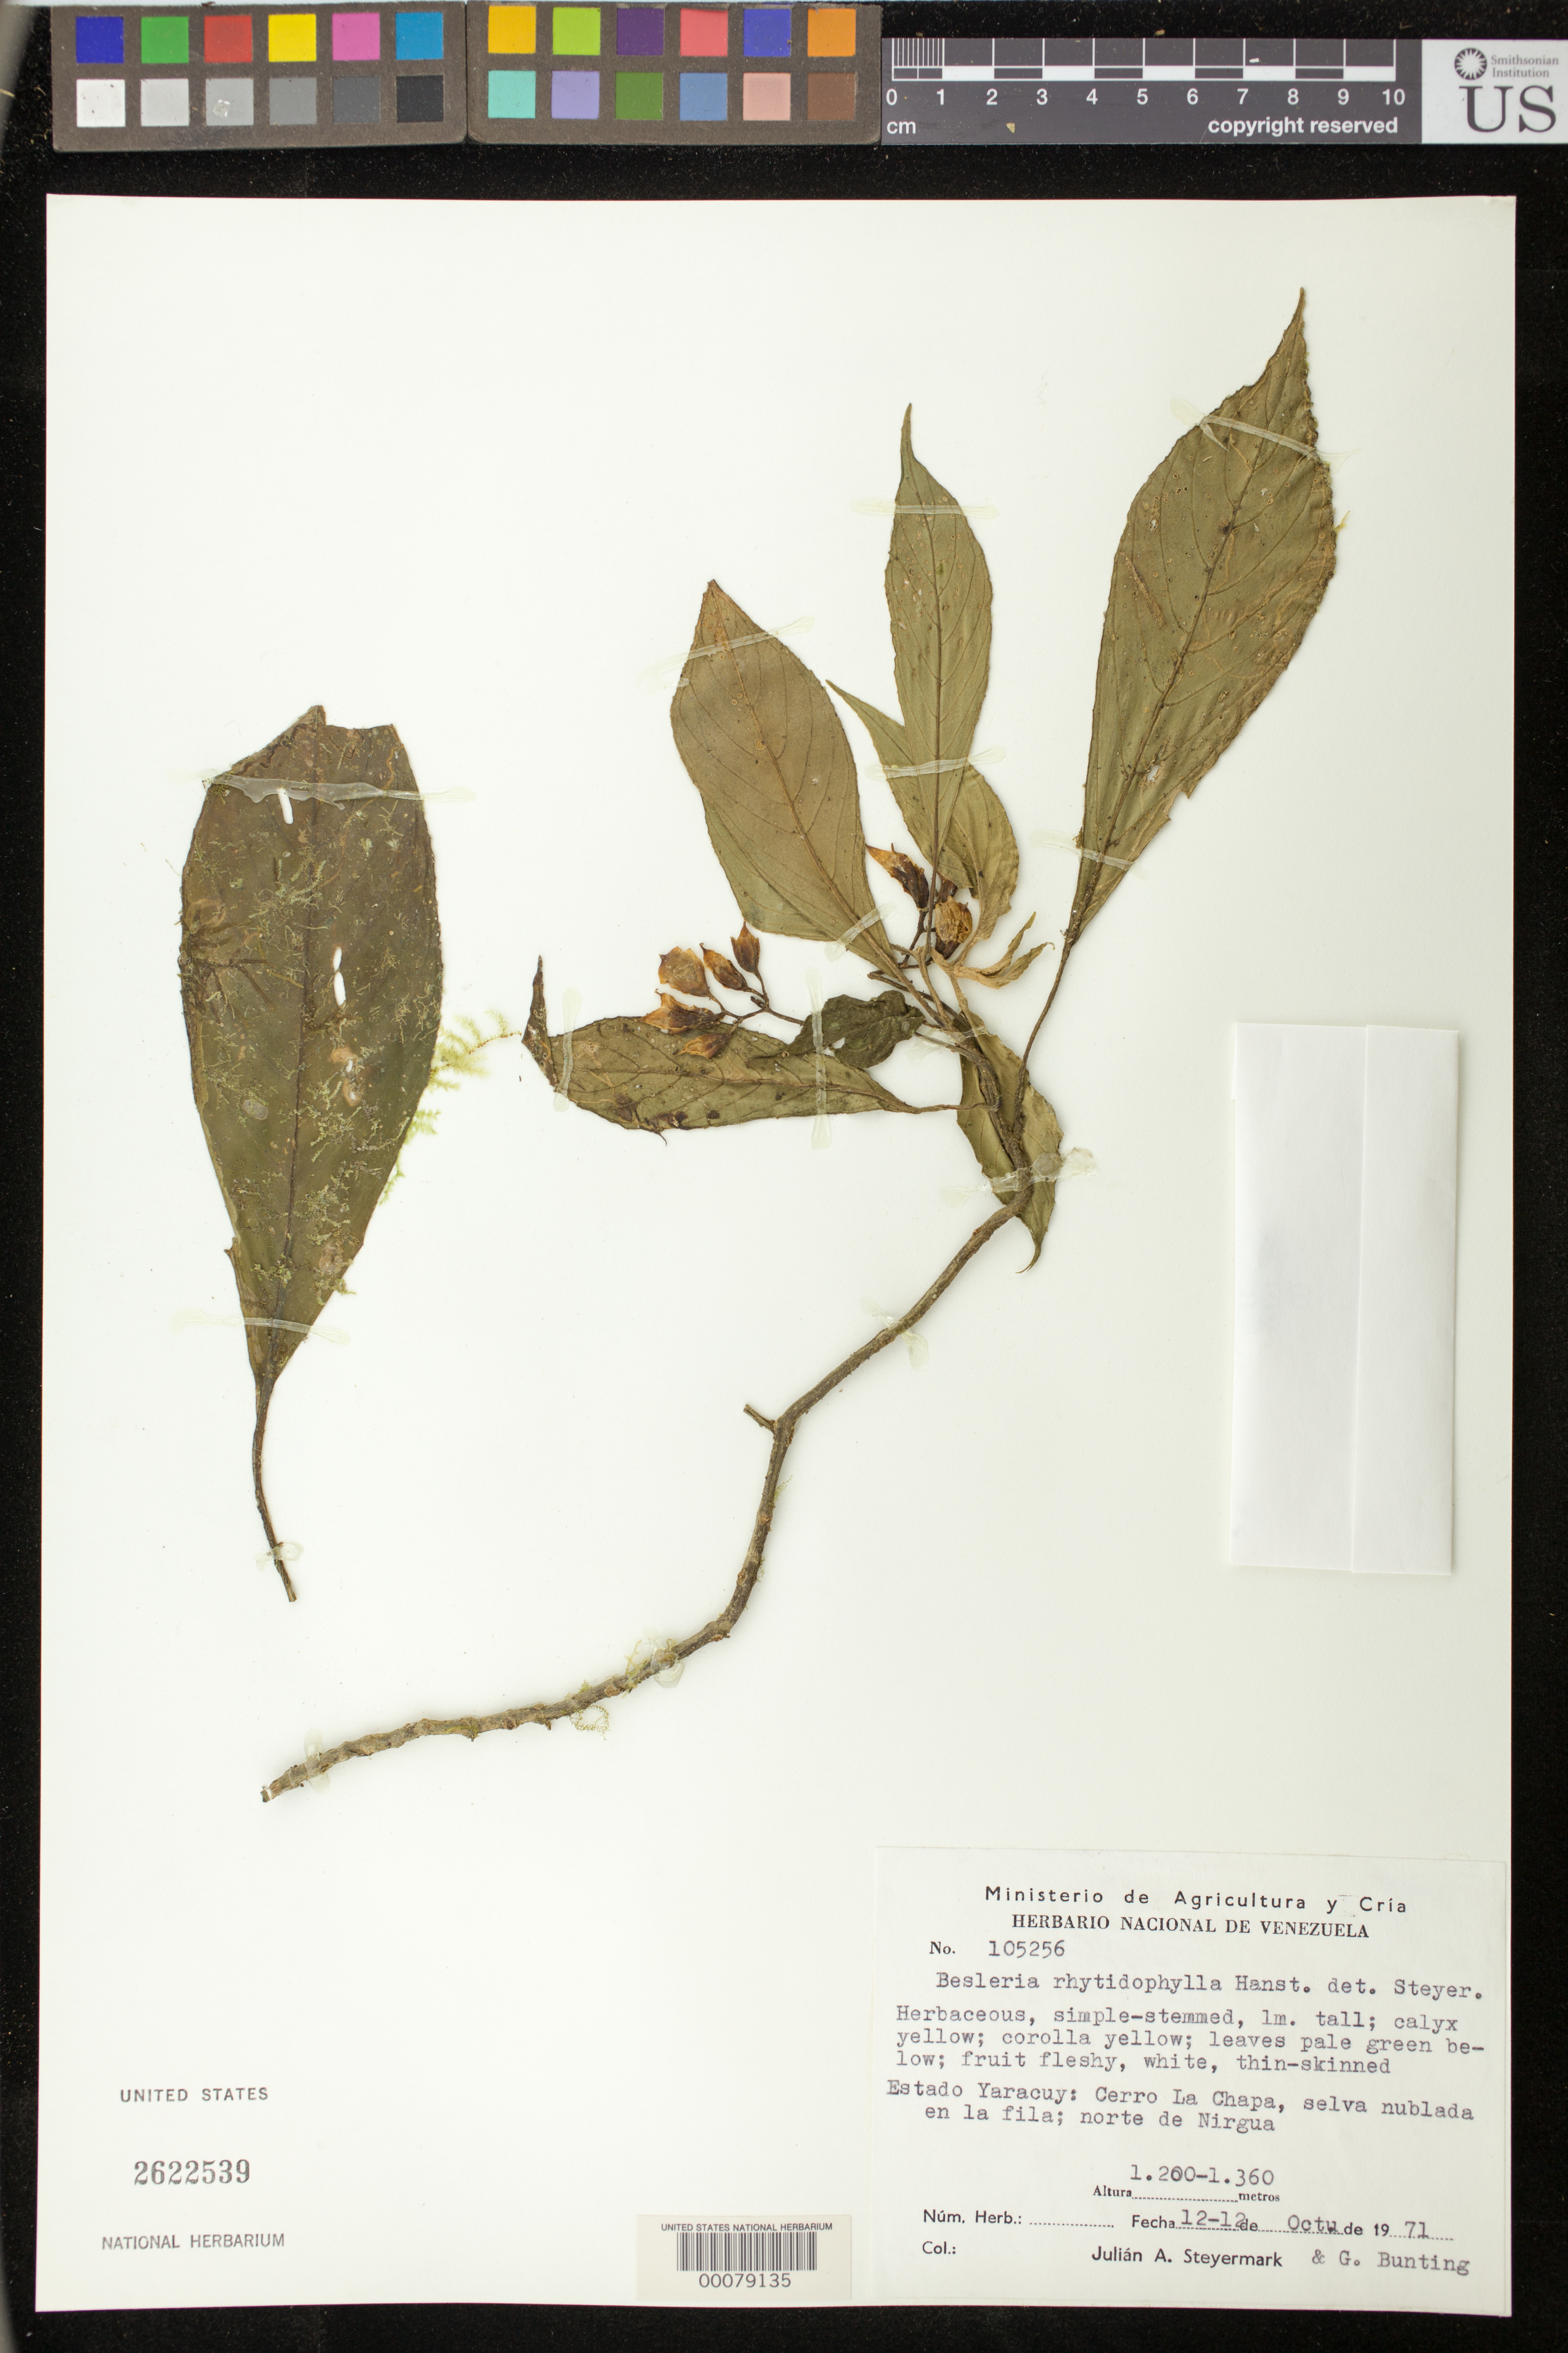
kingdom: Plantae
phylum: Tracheophyta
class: Magnoliopsida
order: Lamiales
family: Gesneriaceae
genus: Besleria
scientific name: Besleria rhytidophyllum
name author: Hanst.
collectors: J. Steyermark & G. S. Bunting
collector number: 105256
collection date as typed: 12 Oct 1971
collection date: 1971-10-12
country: Venezuela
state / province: Yaracuy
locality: Cerro La Chapa, N of Nirgua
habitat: Cloud forest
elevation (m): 1200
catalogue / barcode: US 2622539